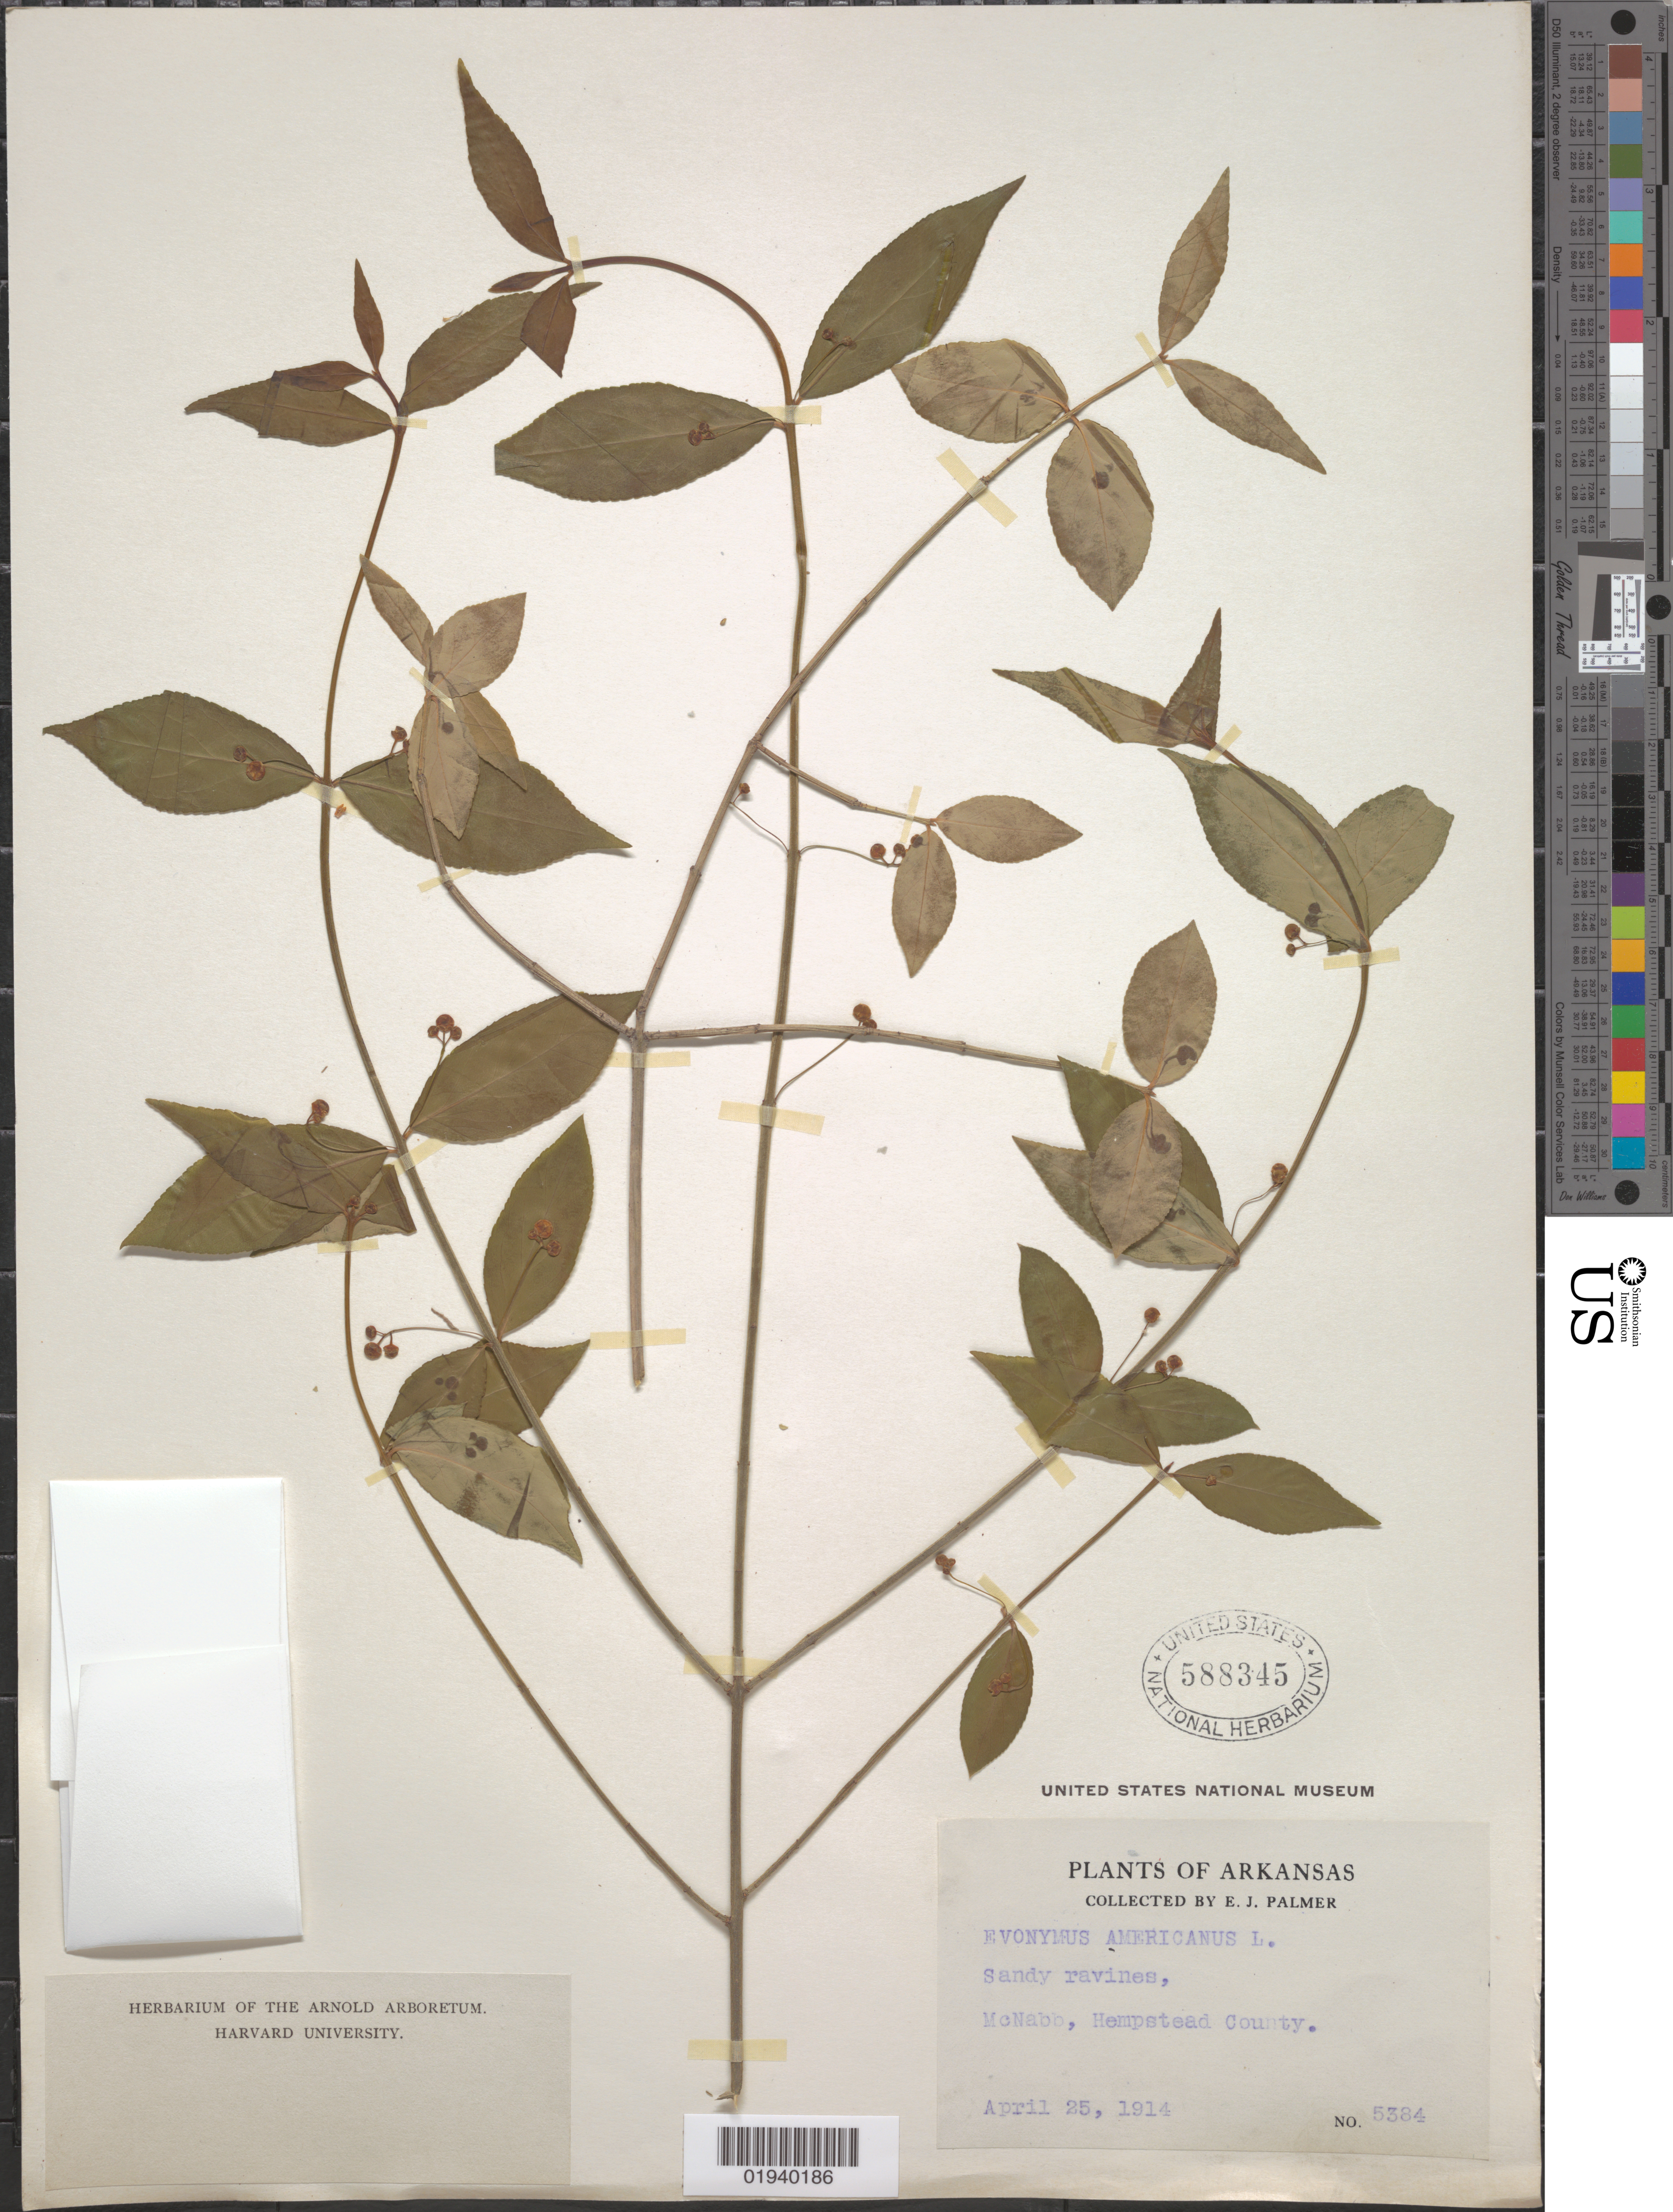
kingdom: Plantae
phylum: Tracheophyta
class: Magnoliopsida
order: Celastrales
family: Celastraceae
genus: Euonymus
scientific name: Euonymus americanus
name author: L.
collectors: E. J. Palmer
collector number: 5384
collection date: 1914-04-25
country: United States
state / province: Arkansas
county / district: Hempstead County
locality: McNabb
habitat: Sandy ravines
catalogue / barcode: US 588345